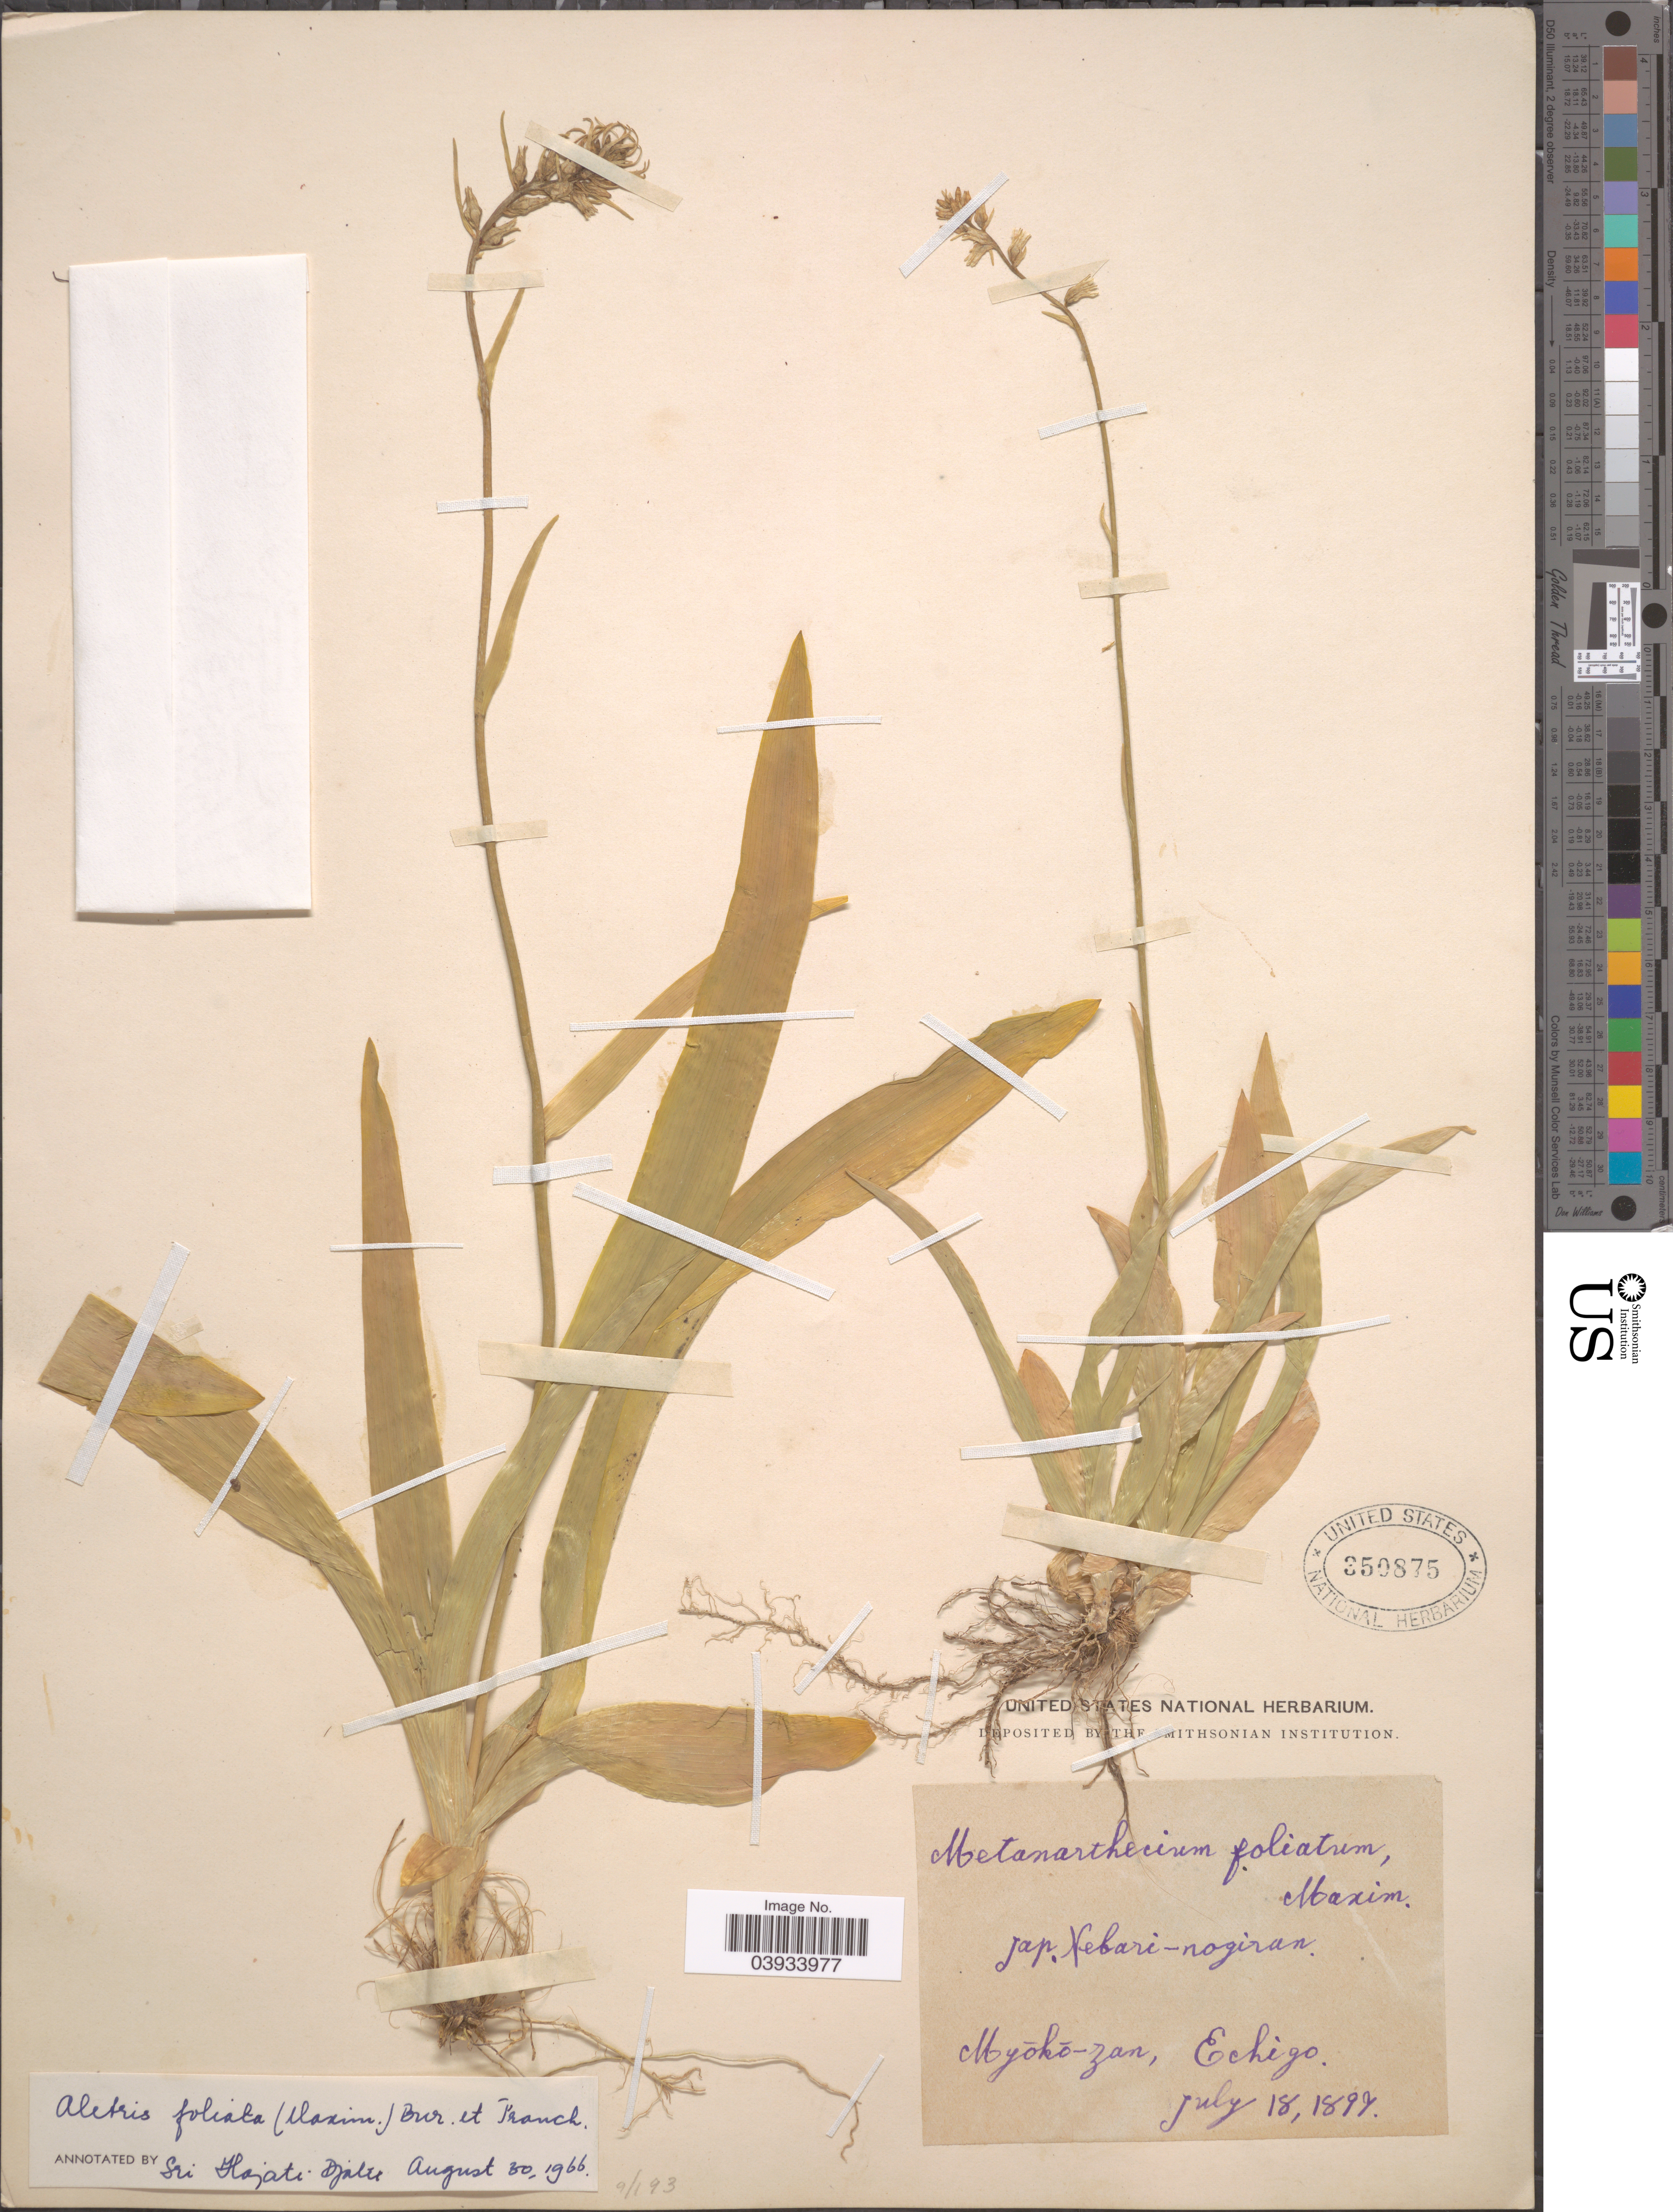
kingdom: Plantae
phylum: Tracheophyta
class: Liliopsida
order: Dioscoreales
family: Nartheciaceae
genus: Aletris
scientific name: Aletris foliata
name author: (Maxim.) Makino & Nemoto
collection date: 1897-07-18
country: Japan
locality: Myoko-zan, Echigo.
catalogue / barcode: US 350875